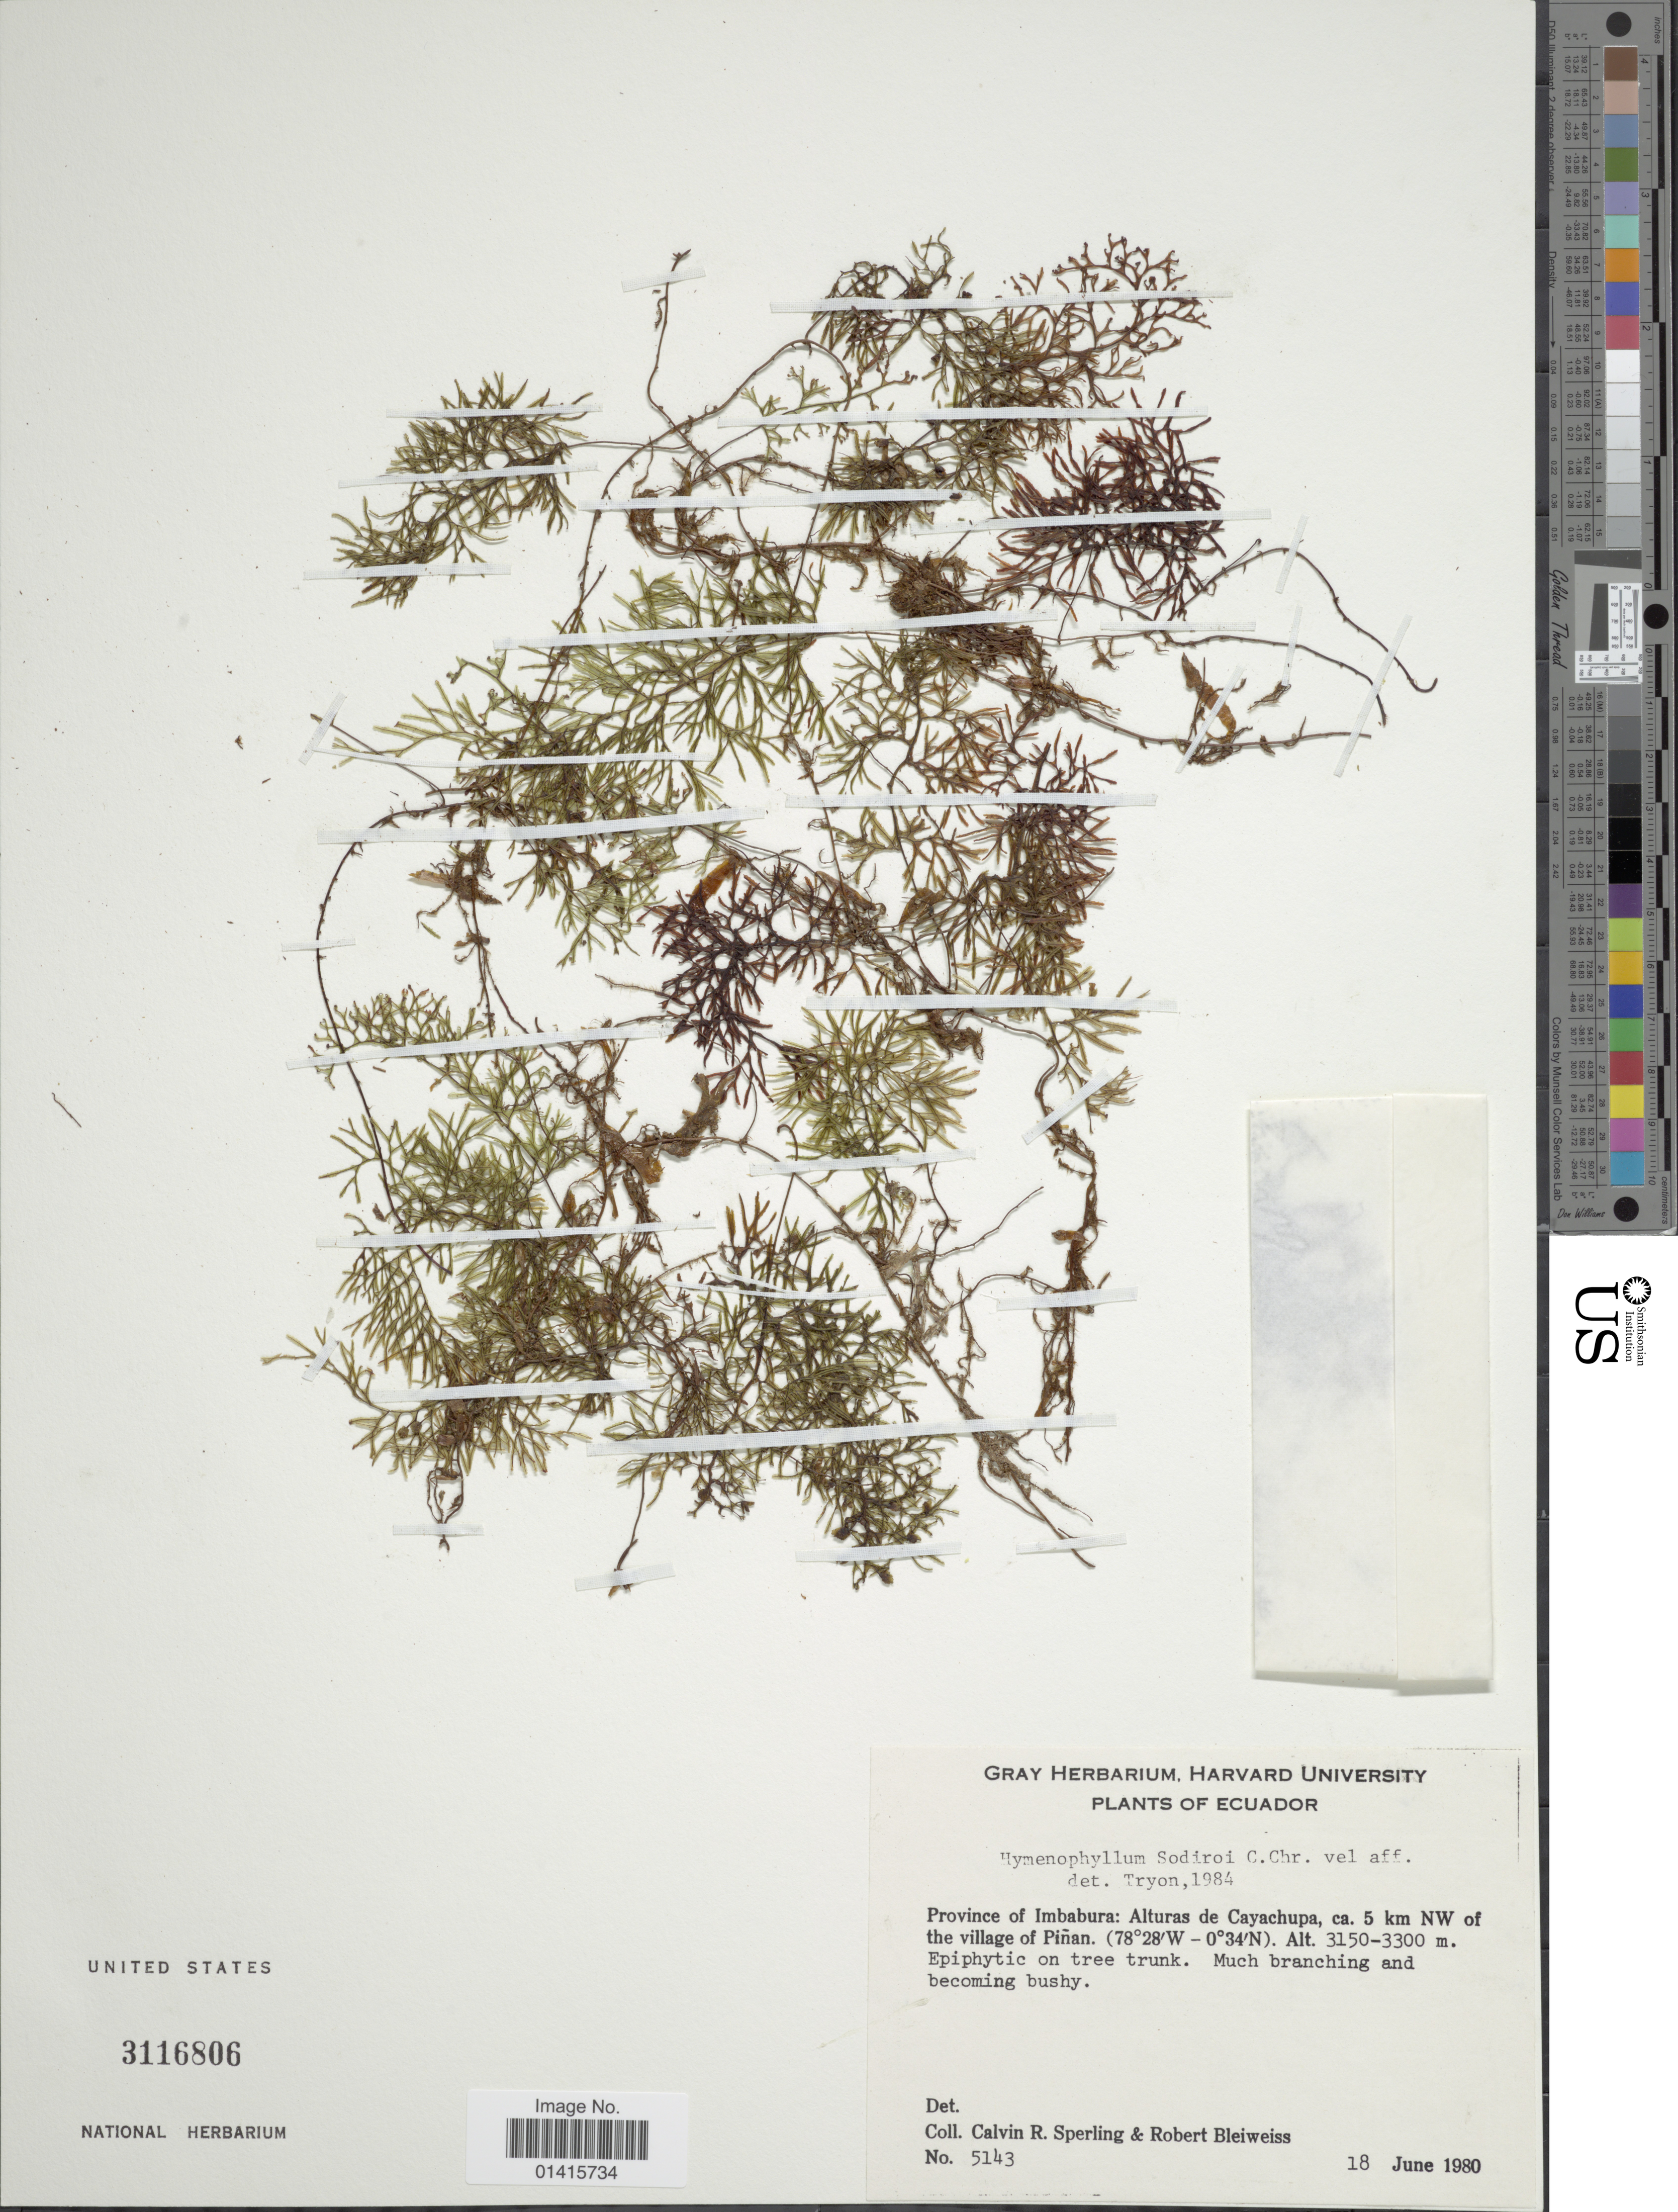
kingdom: Plantae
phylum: Tracheophyta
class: Polypodiopsida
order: Hymenophyllales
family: Hymenophyllaceae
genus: Hymenophyllum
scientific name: Hymenophyllum cristatum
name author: Hook. & Grev.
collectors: C. R. Sperling & R. Bleiweiss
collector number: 5143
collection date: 1980-06-18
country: Ecuador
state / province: Imbabura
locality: Province of Imbabura: Alturas de Cayachupa, ca. 5km NW of the village of Pinan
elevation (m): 3150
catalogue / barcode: US 3116806